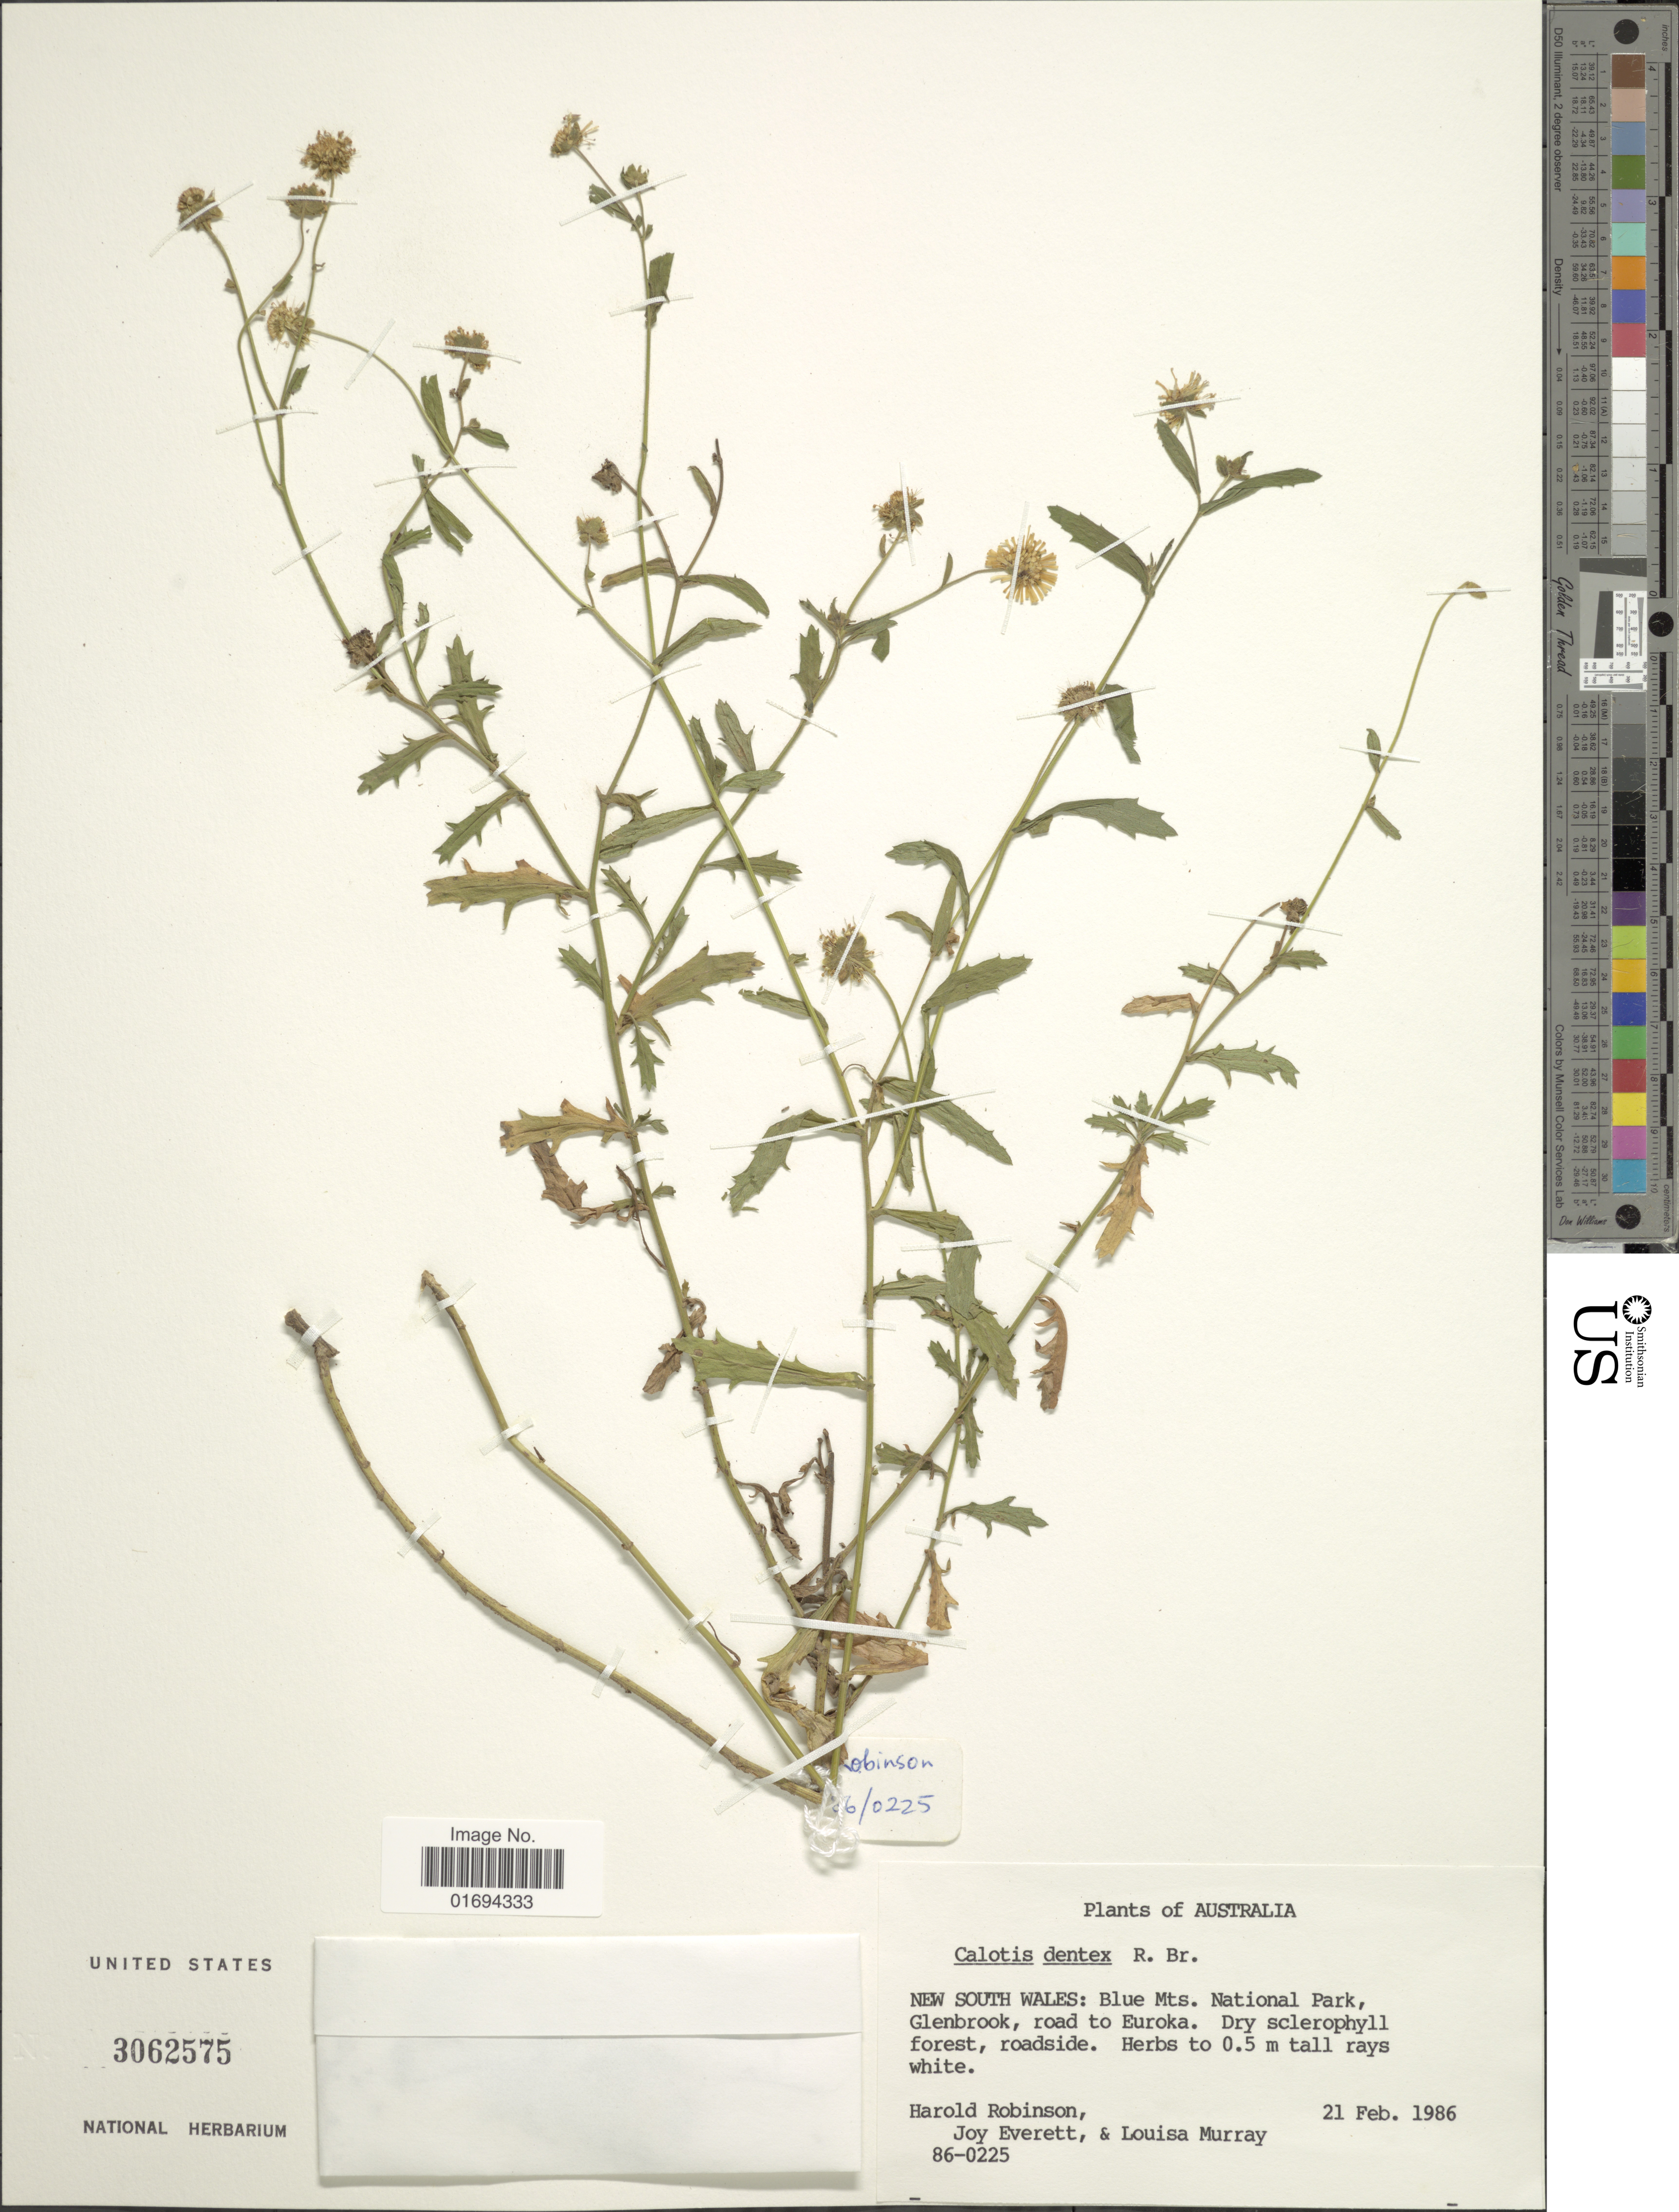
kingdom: Plantae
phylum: Tracheophyta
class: Magnoliopsida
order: Asterales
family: Asteraceae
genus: Calotis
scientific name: Calotis dentex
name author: R. Br.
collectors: H. Robinson, J. Everett & L. T. Murray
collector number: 86-0225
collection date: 1986-02-21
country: Australia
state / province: New South Wales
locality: Blue Mts. National Park, Glenbrook, road to Euroka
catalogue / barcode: US 3062575